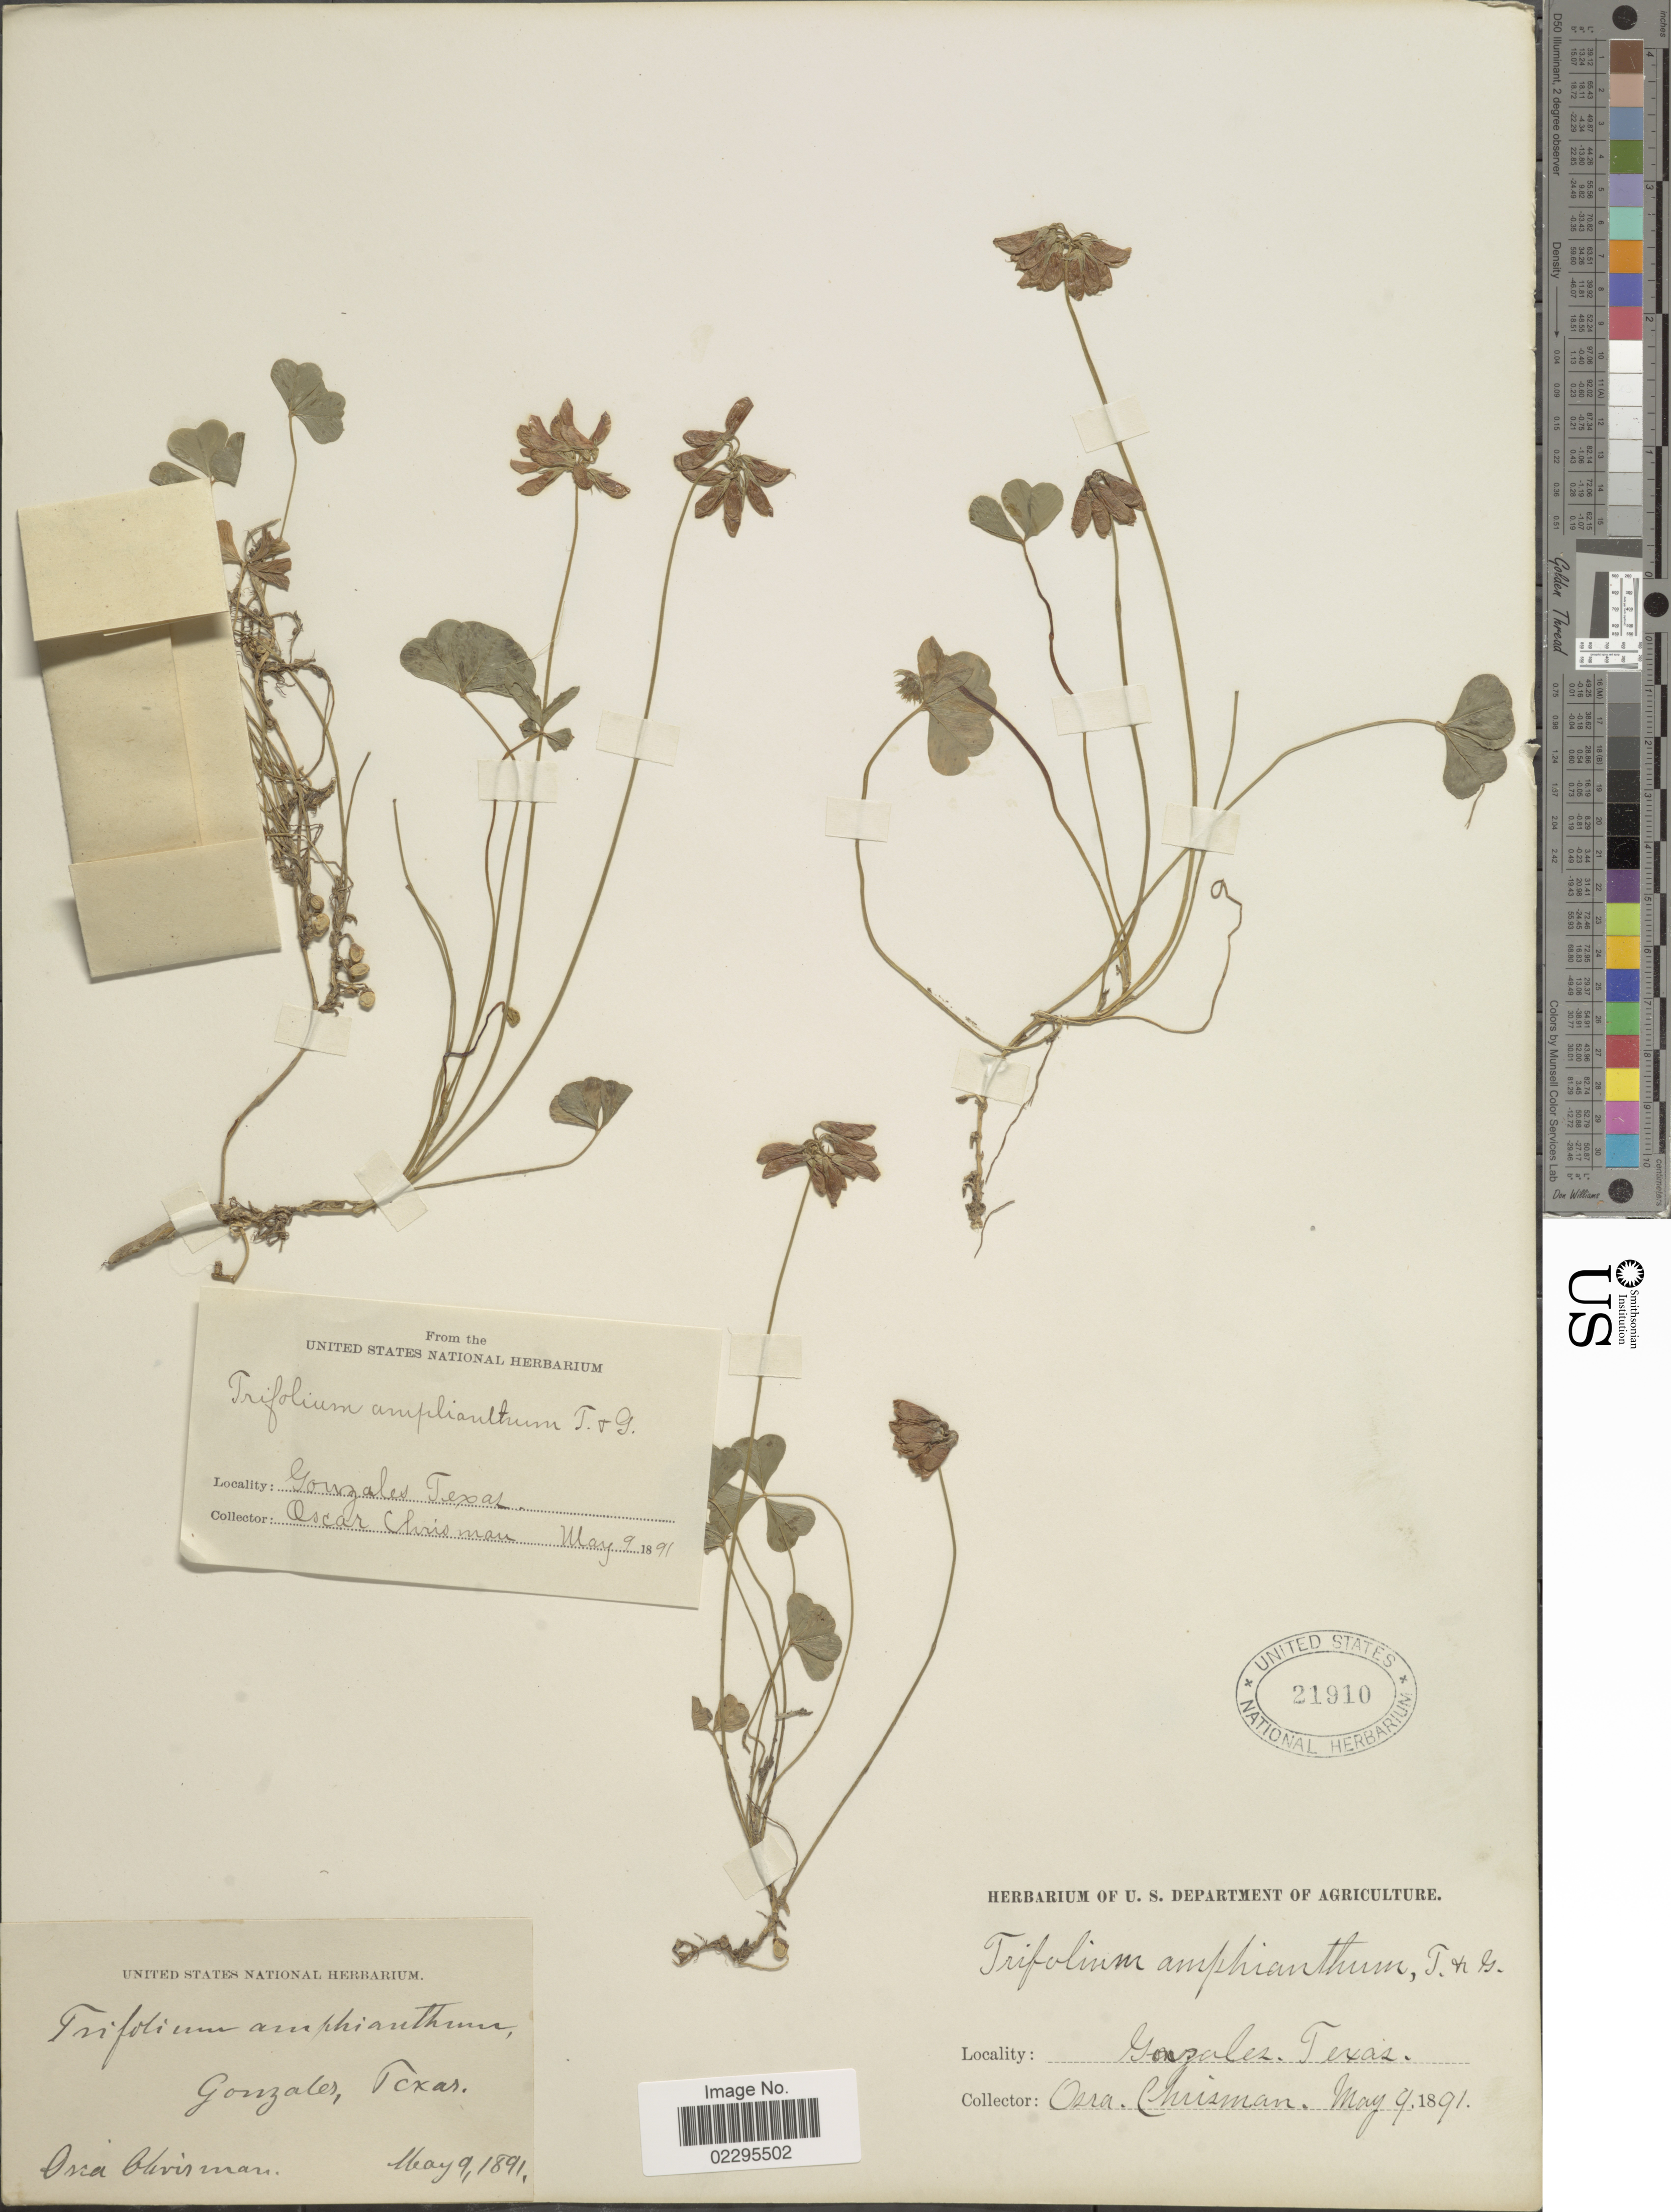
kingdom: Plantae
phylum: Tracheophyta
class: Magnoliopsida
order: Fabales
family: Fabaceae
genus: Trifolium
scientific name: Trifolium amphianthum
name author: Torr. & A. Gray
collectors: O. Chrisman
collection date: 1891-05-09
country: United States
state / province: Texas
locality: Gonzales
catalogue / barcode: US 21910